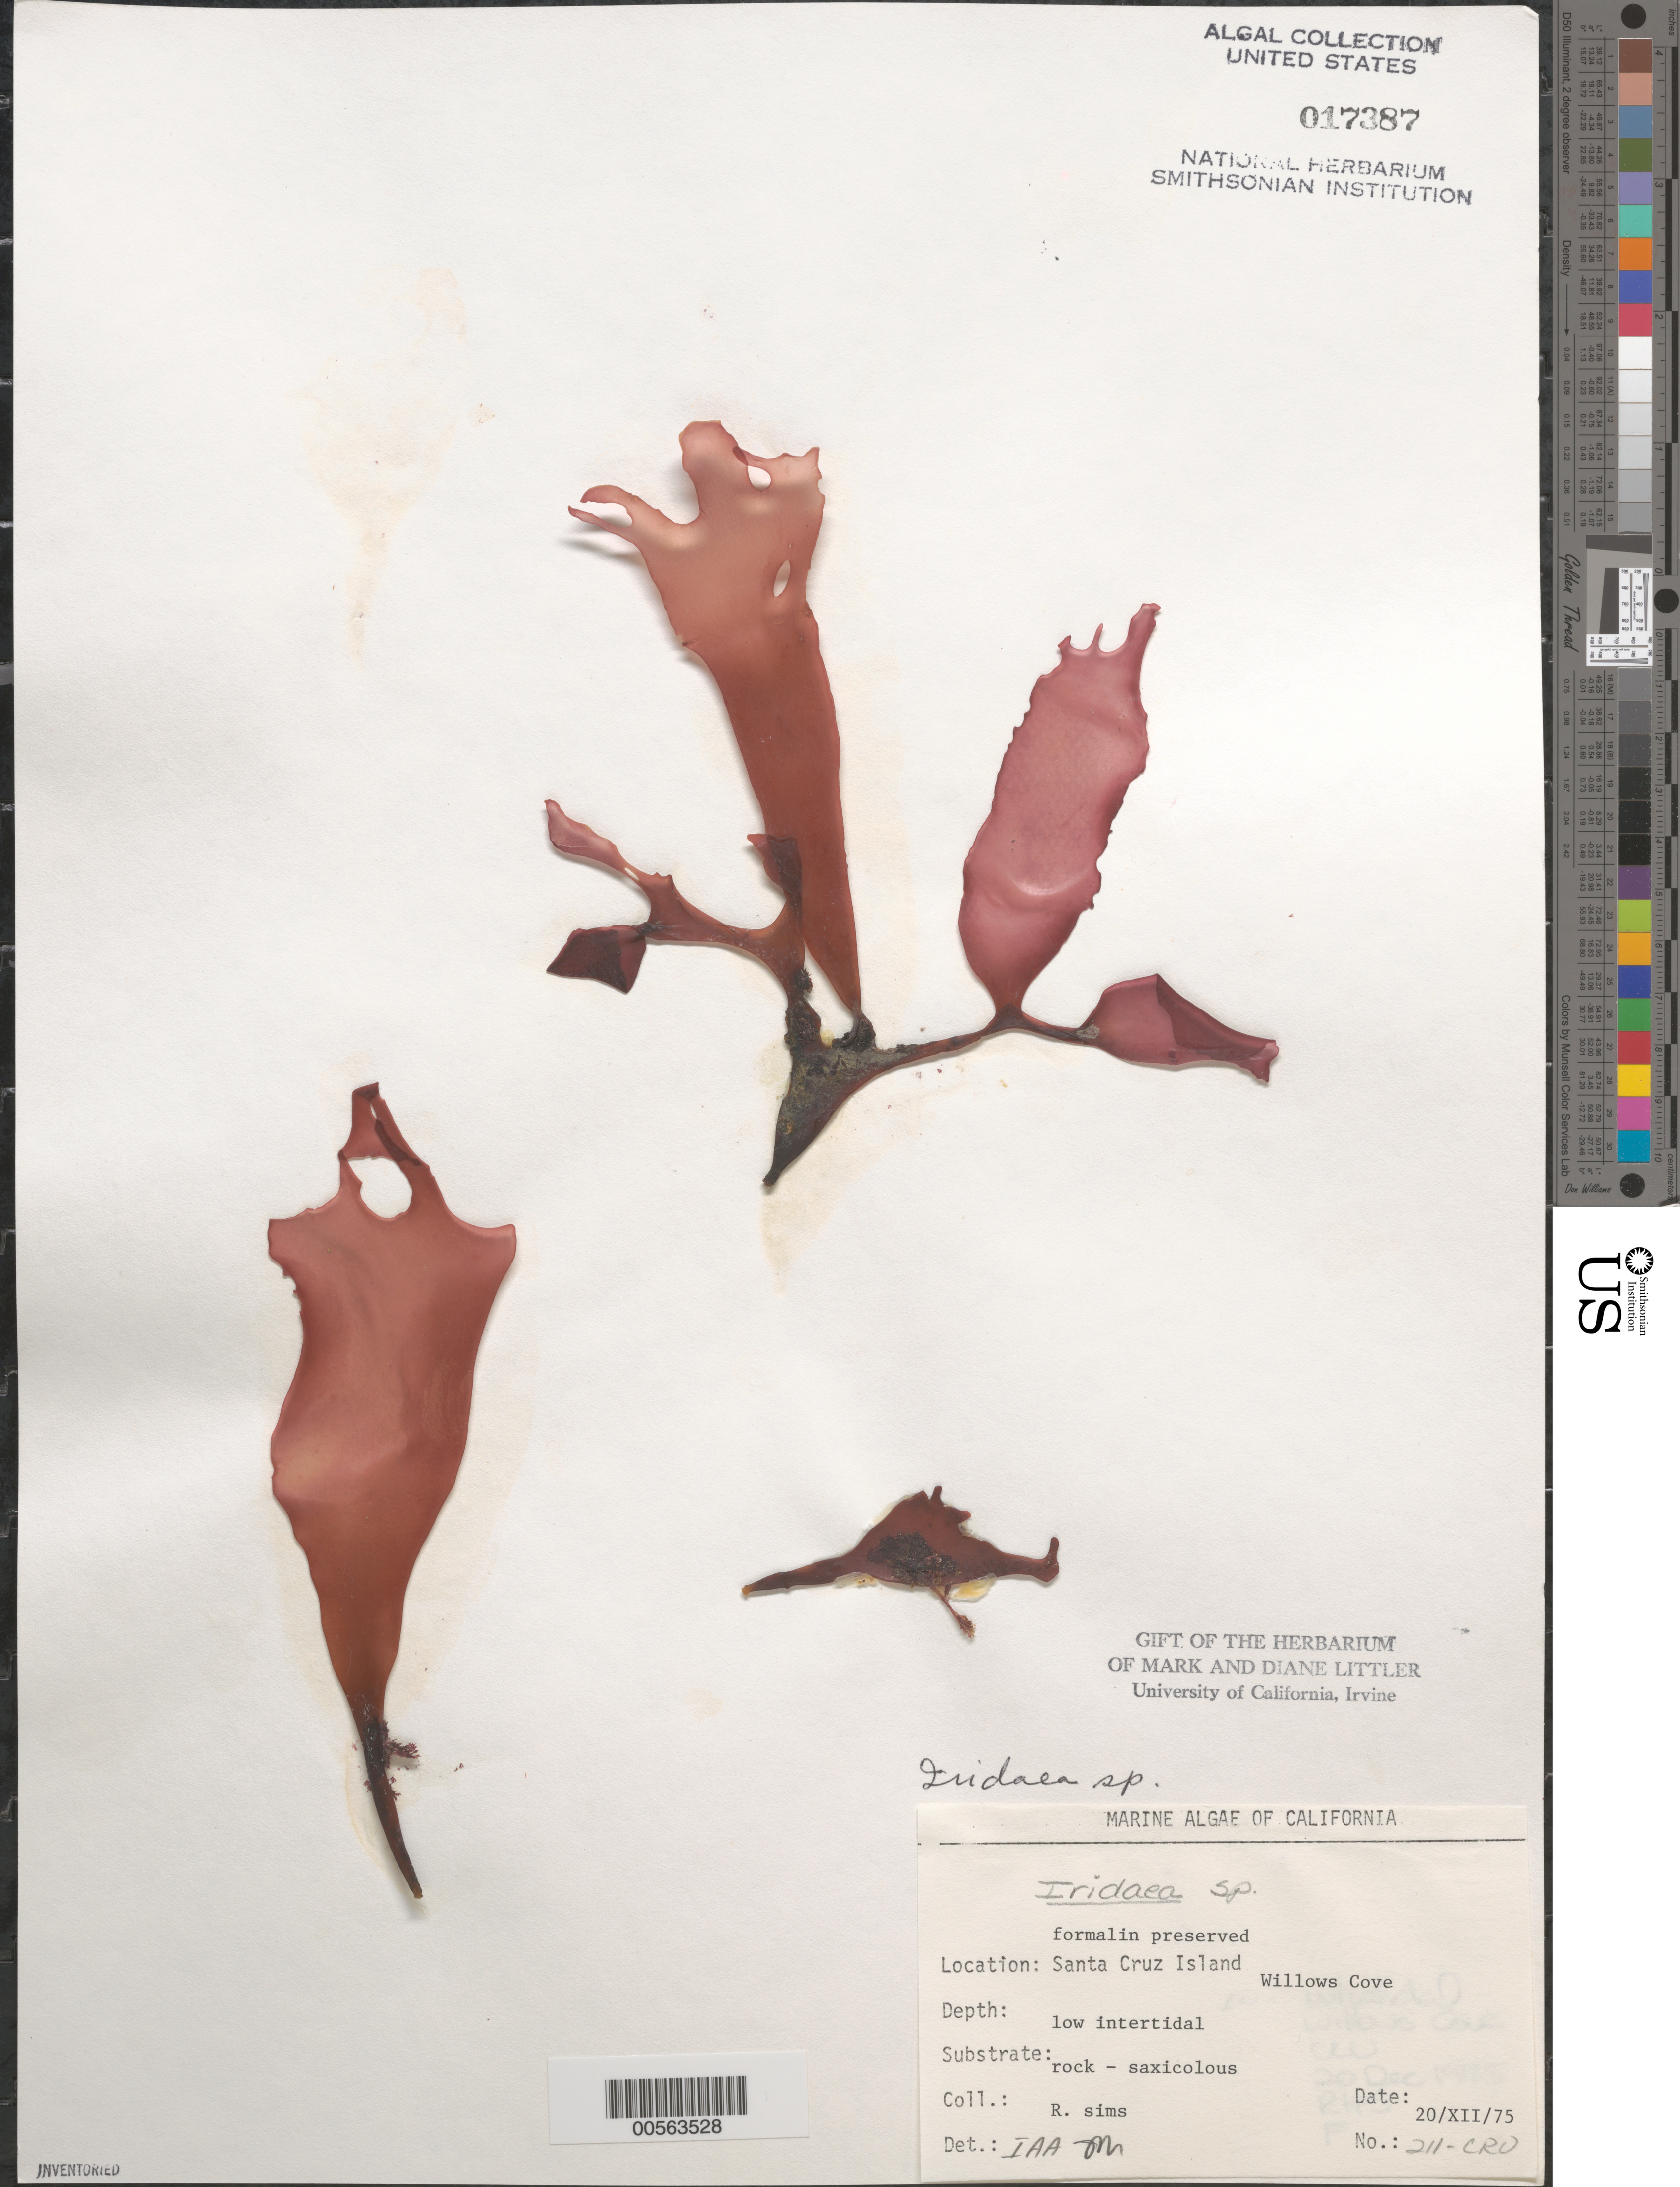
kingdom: Plantae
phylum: Rhodophyta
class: Florideophyceae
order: Gigartinales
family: Gigartinaceae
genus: Iridaea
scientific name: Iridaea sp.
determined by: Abbott, I. A.; Murray, S. N.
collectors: R. H. Sims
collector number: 211-CRU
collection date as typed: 20 Dec 1975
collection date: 1975-12-20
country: United States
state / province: California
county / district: Santa Barbara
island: Santa Cruz Island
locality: Willows Cove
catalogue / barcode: US 17387